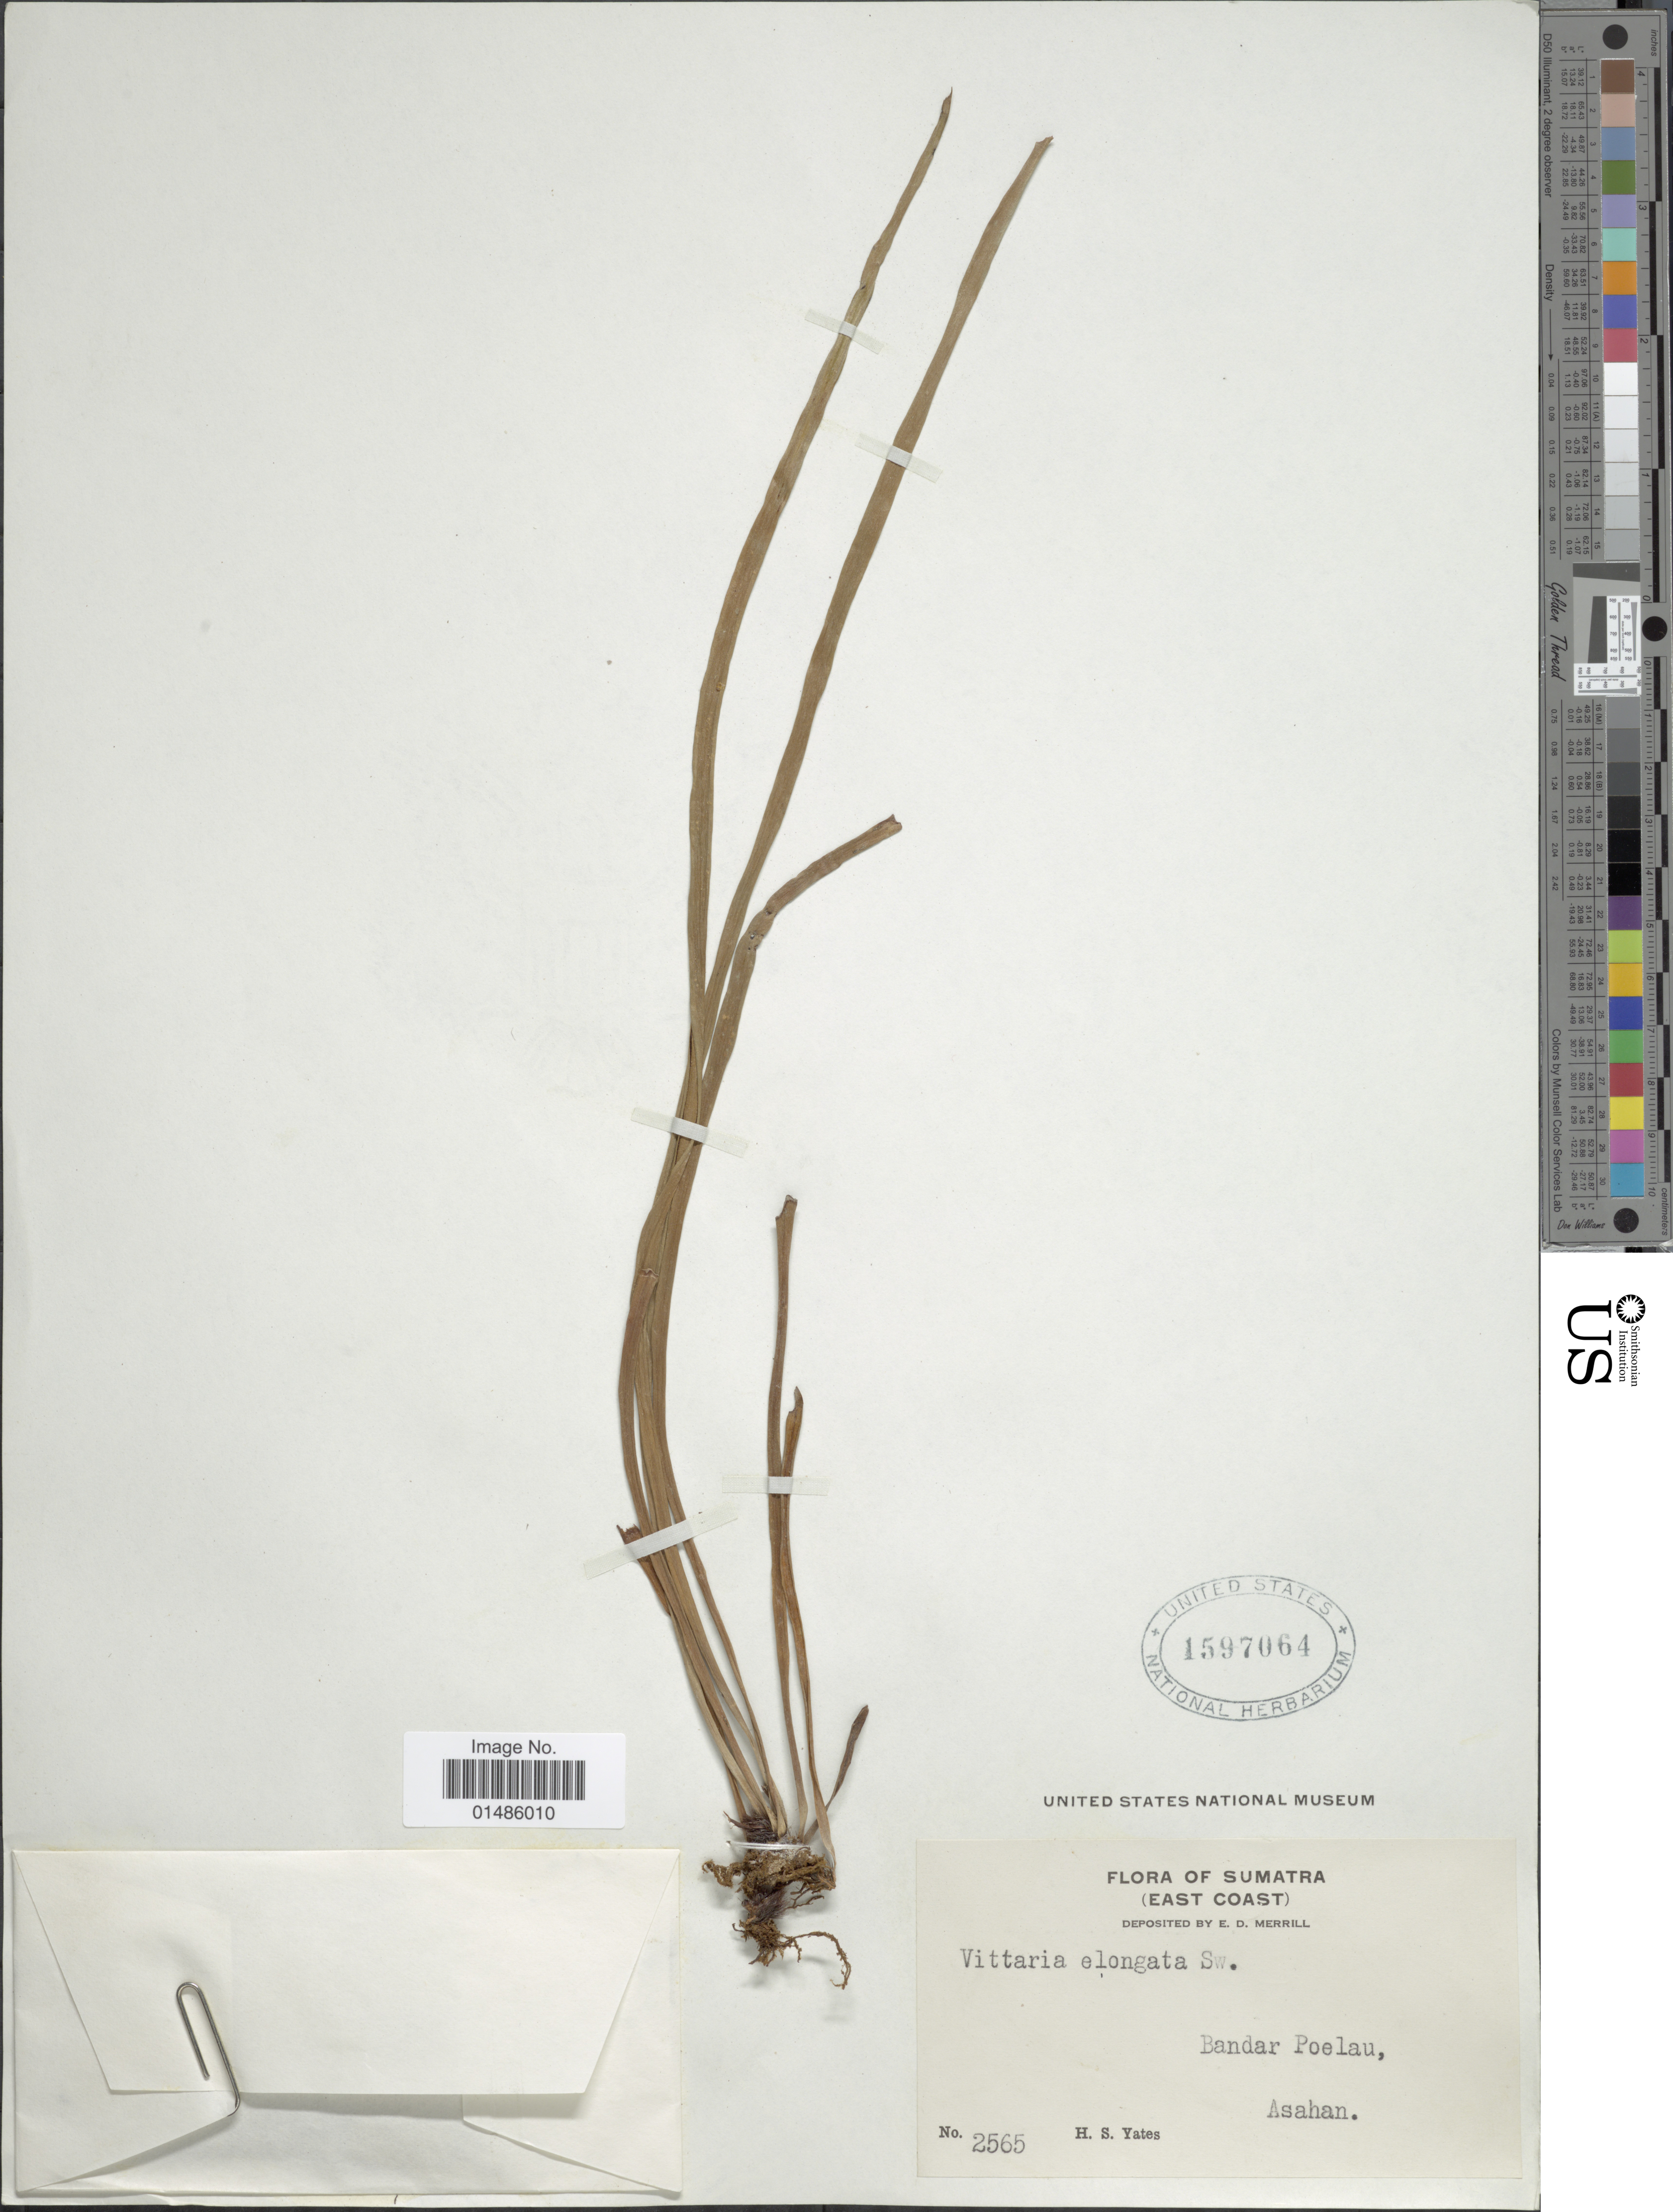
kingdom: Plantae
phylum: Tracheophyta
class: Polypodiopsida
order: Polypodiales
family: Pteridaceae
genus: Haplopteris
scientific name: Haplopteris elongata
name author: (Sw.) Crane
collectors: H. S. Yates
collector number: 2565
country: Indonesia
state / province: Sumatra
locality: (East Coast). Bandar Poelau, Asahan.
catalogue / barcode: US 1597064